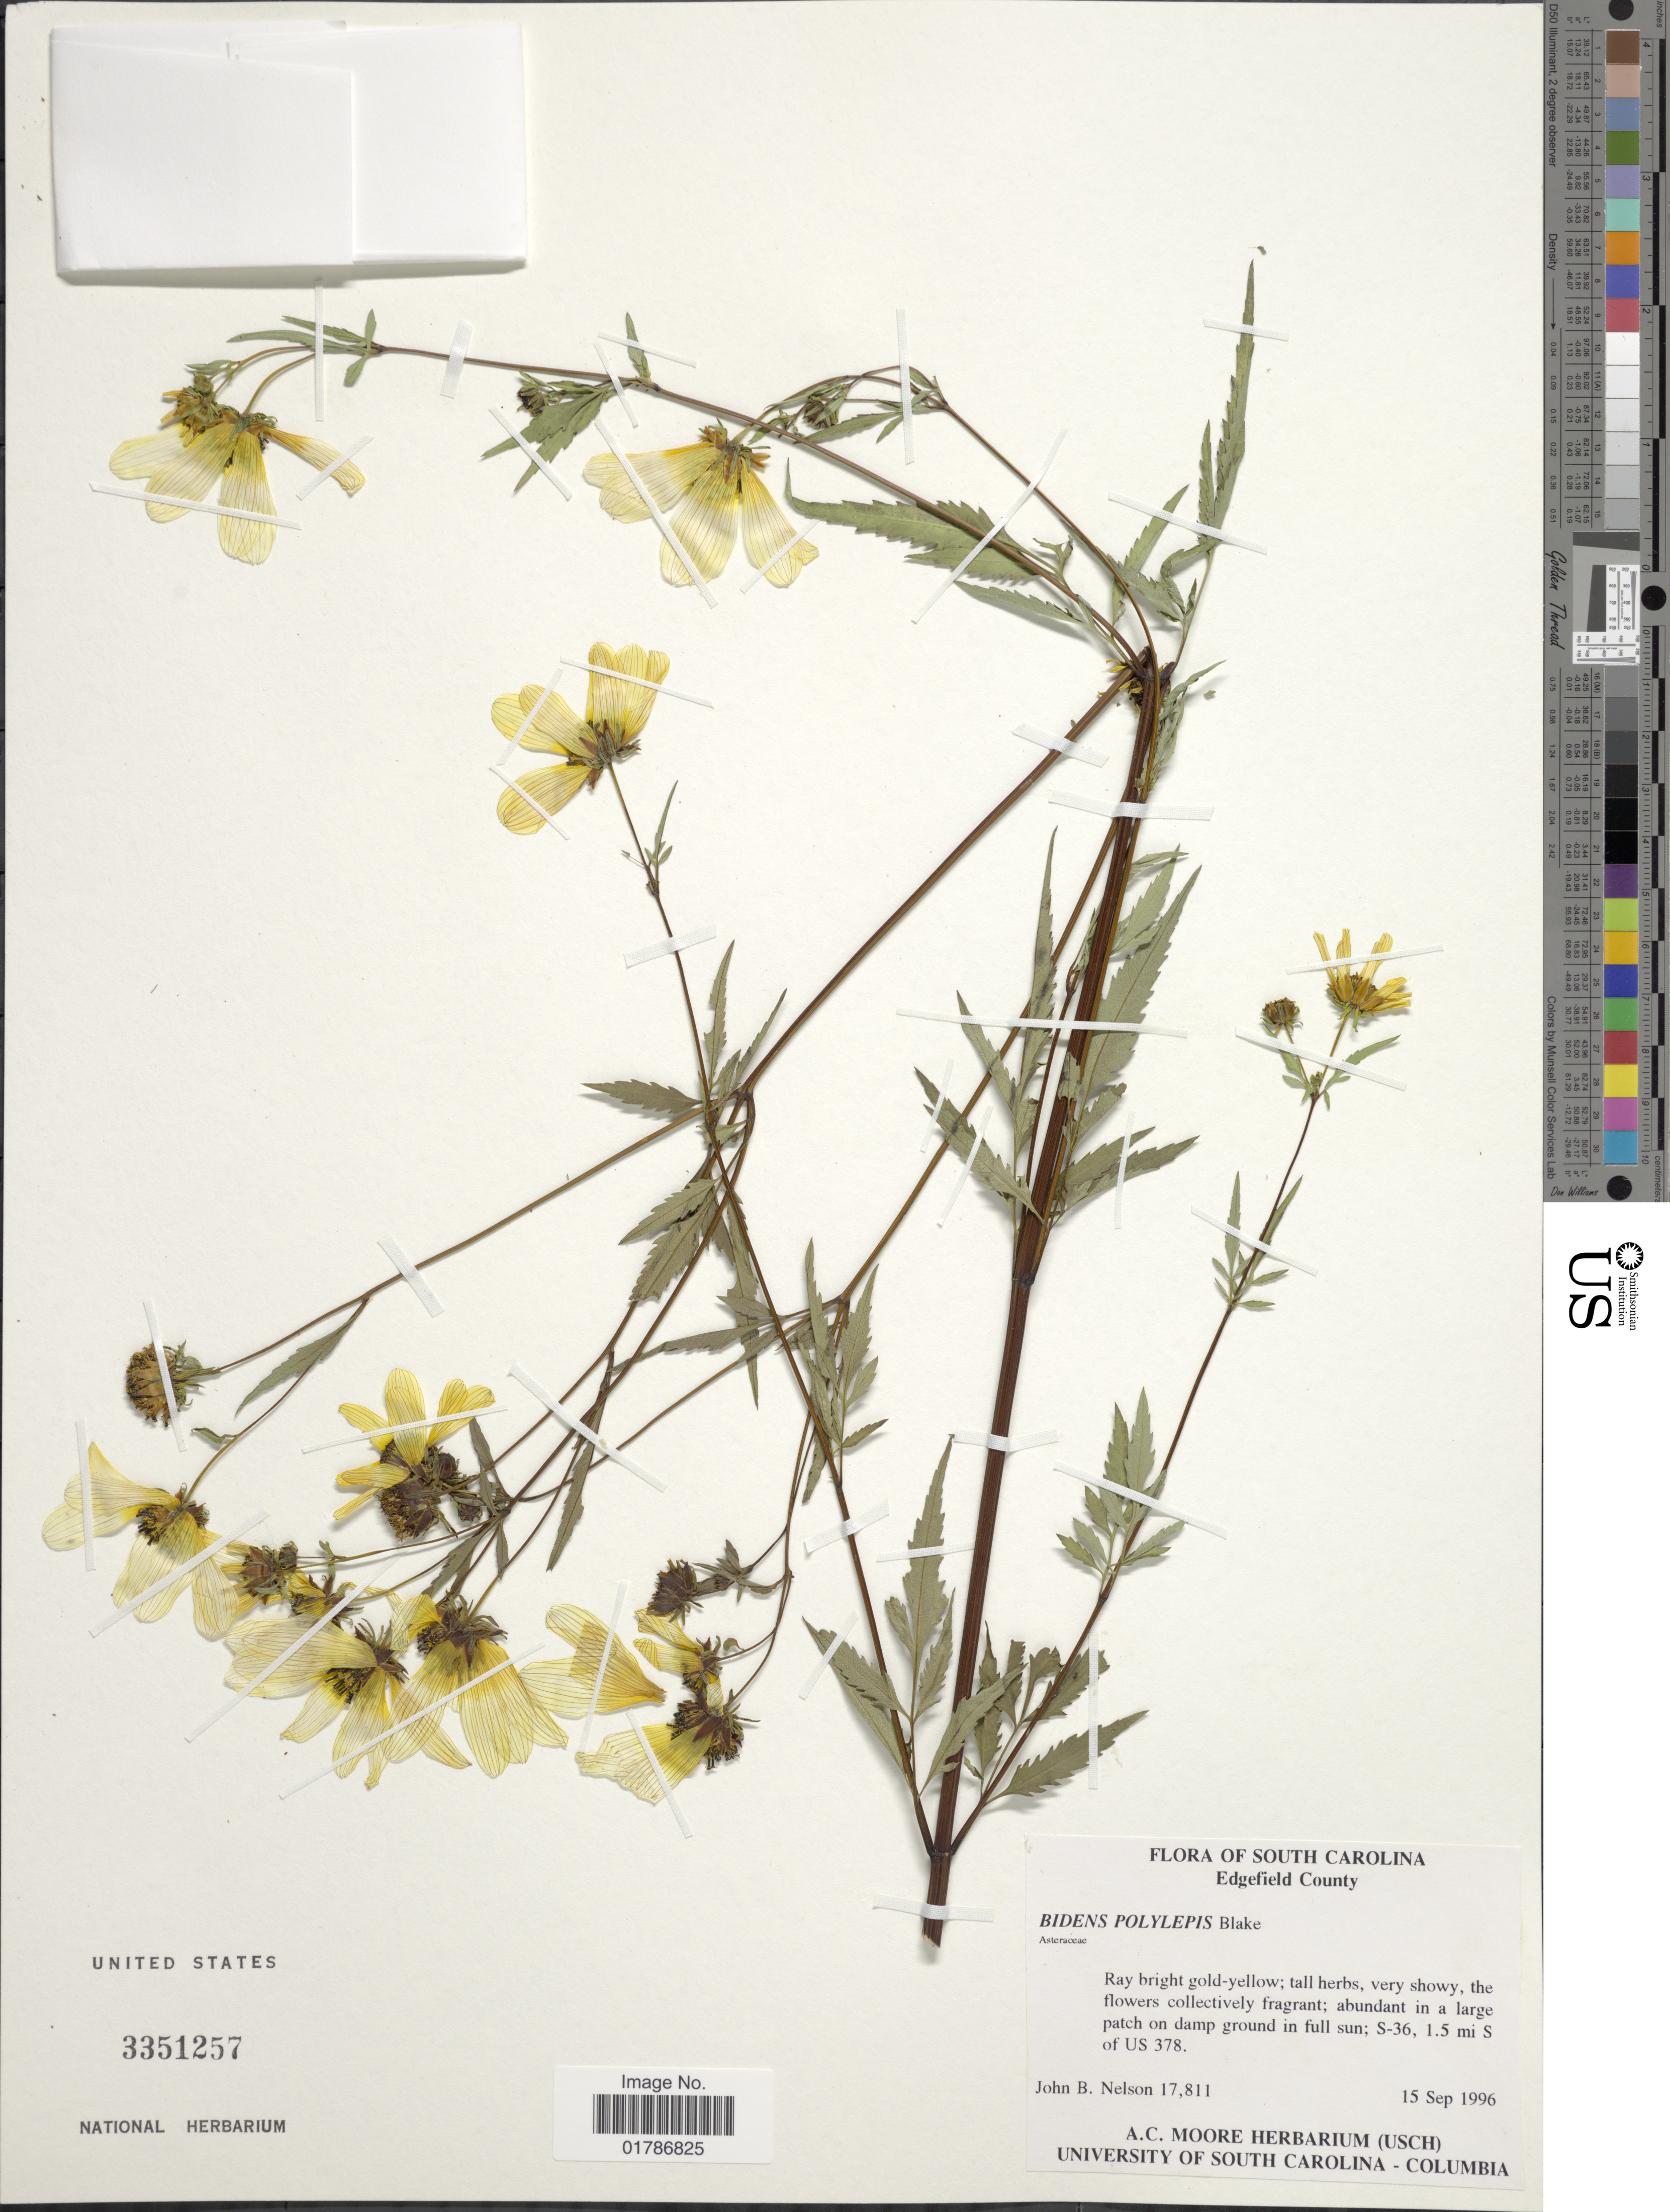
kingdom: Plantae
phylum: Tracheophyta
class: Magnoliopsida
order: Asterales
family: Asteraceae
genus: Bidens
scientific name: Bidens polylepis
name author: S.F. Blake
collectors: J. B. Nelson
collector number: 17811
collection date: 1996-09-15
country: United States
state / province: South Carolina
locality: Edgefiedl County, S-36, 1.5 mi. S. of US 378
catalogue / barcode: US 3351257